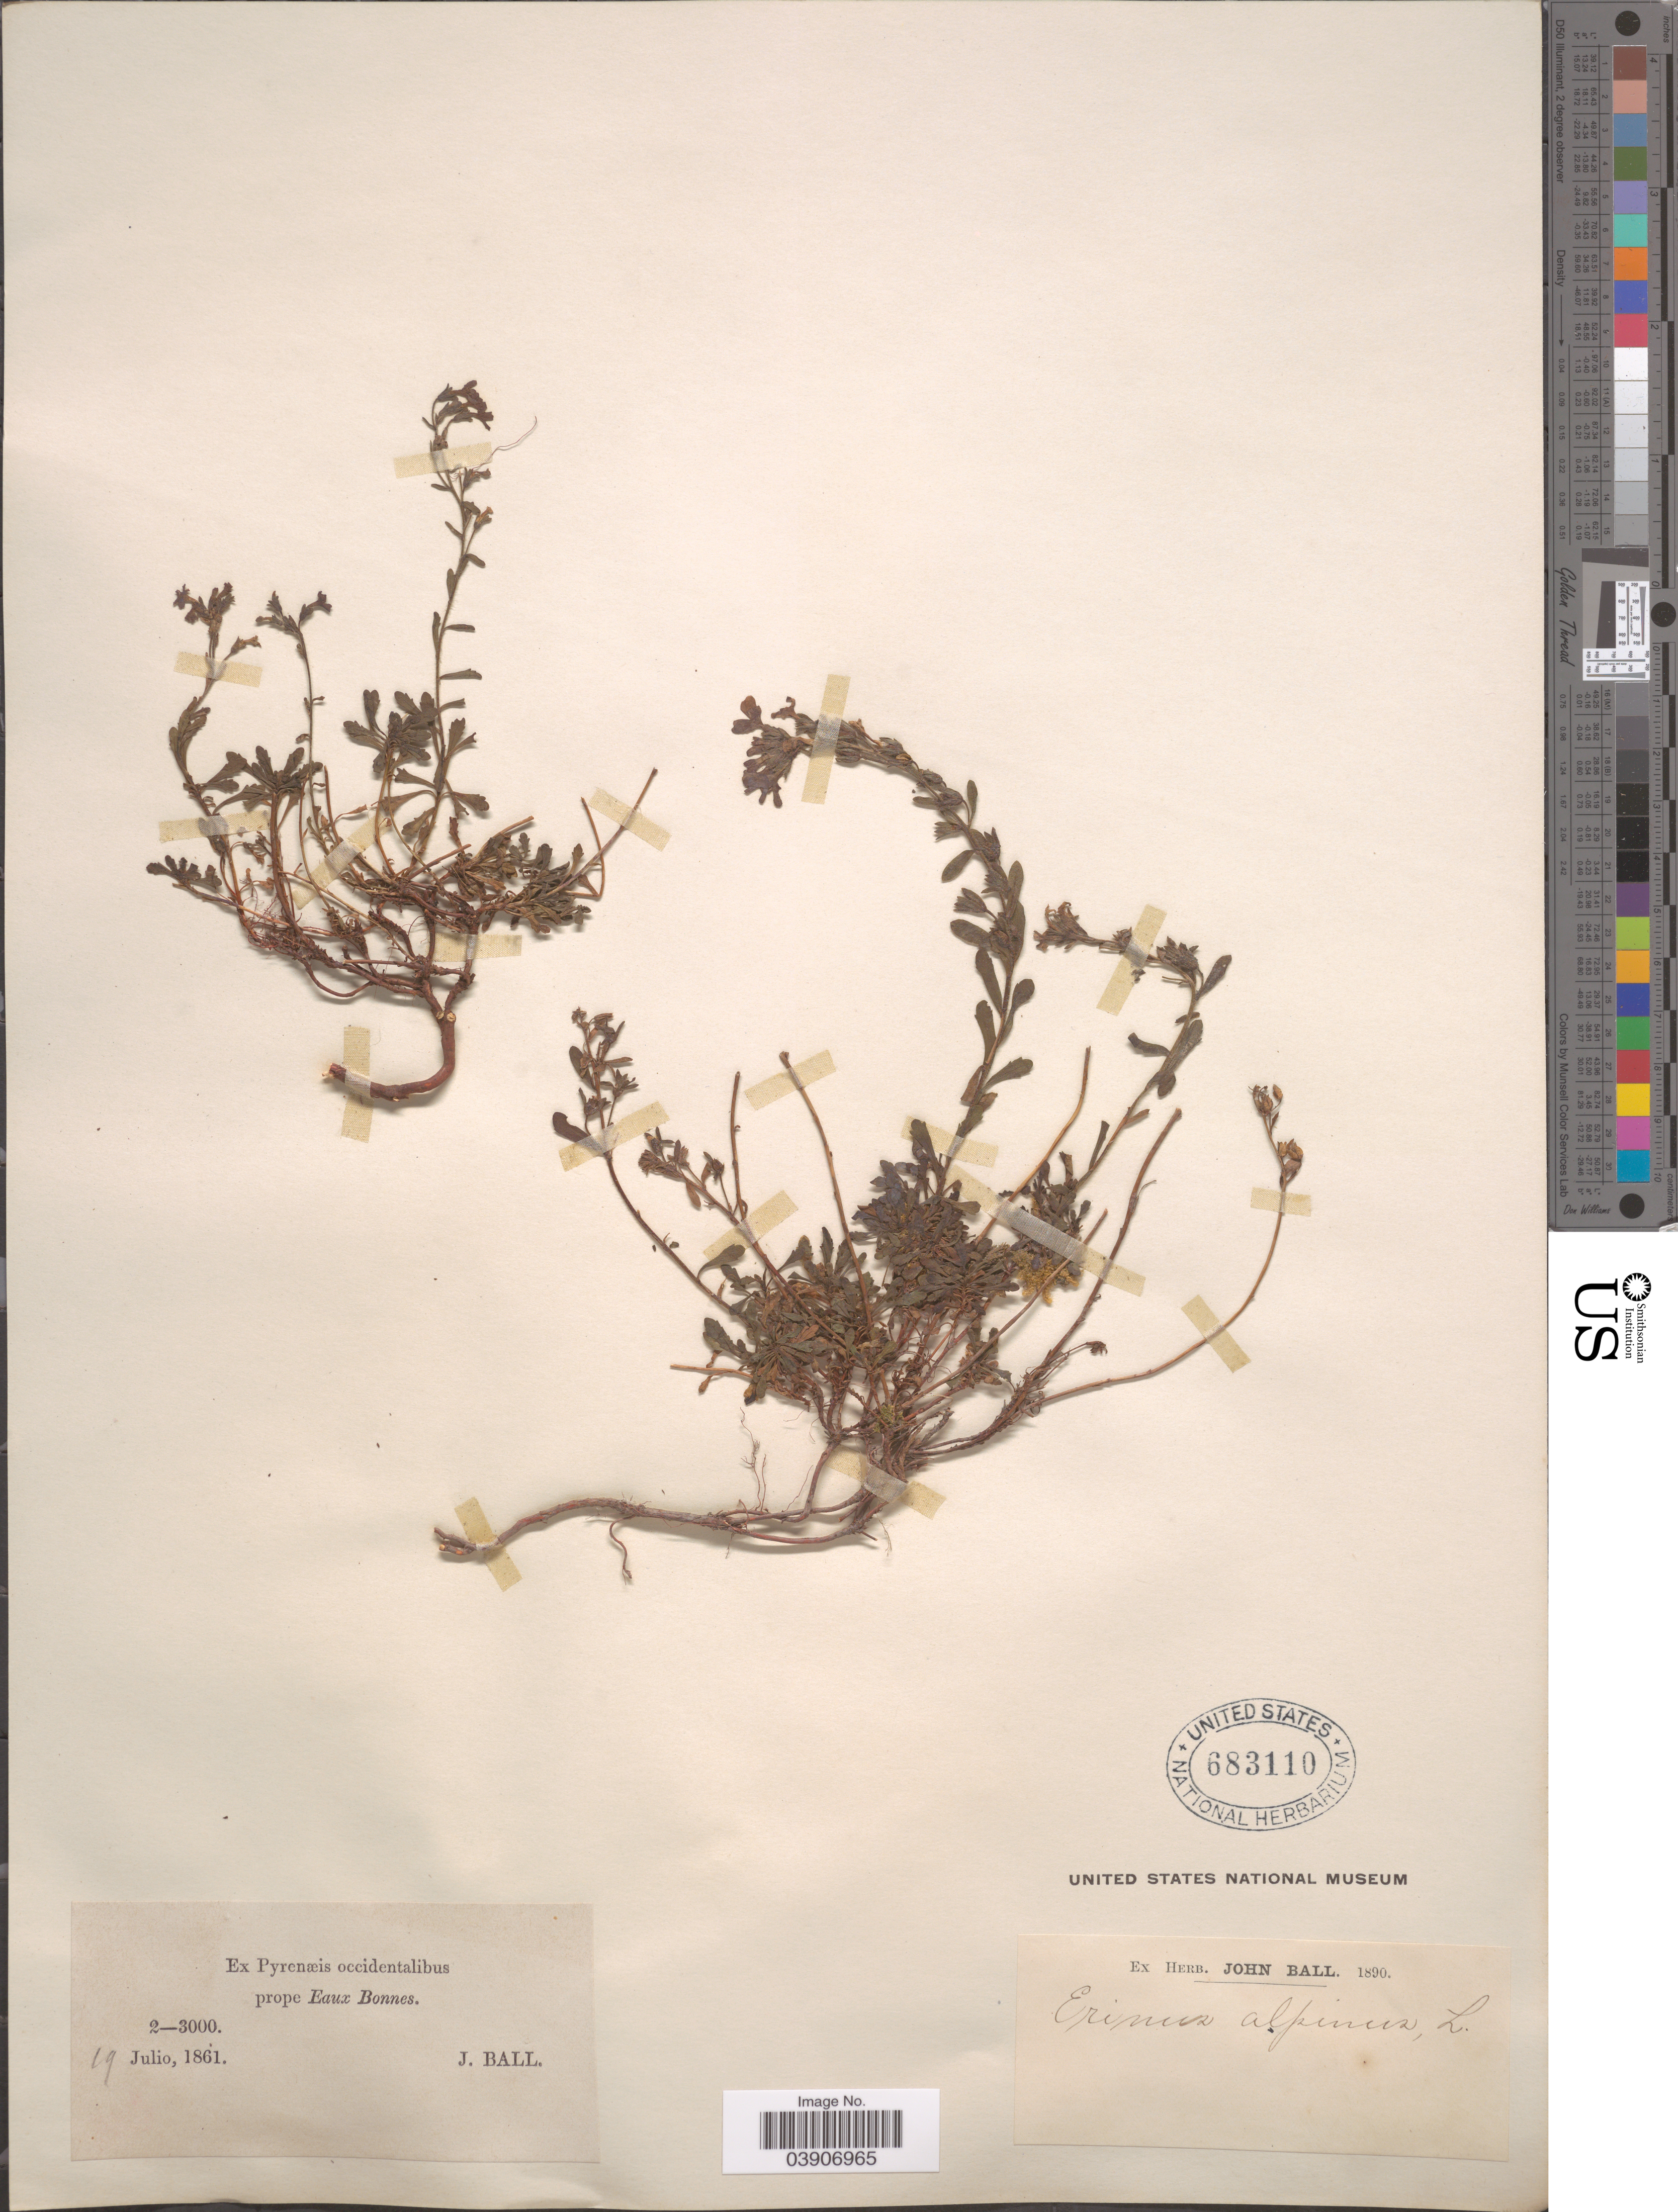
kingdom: Plantae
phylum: Tracheophyta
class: Magnoliopsida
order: Lamiales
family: Plantaginaceae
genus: Erinus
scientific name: Erinus alpinus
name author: L.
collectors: J. Ball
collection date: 1861-07-19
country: France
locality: Ex Pyrenaeis occidentalibus prope Eaux Bonnes.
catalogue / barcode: US 683110